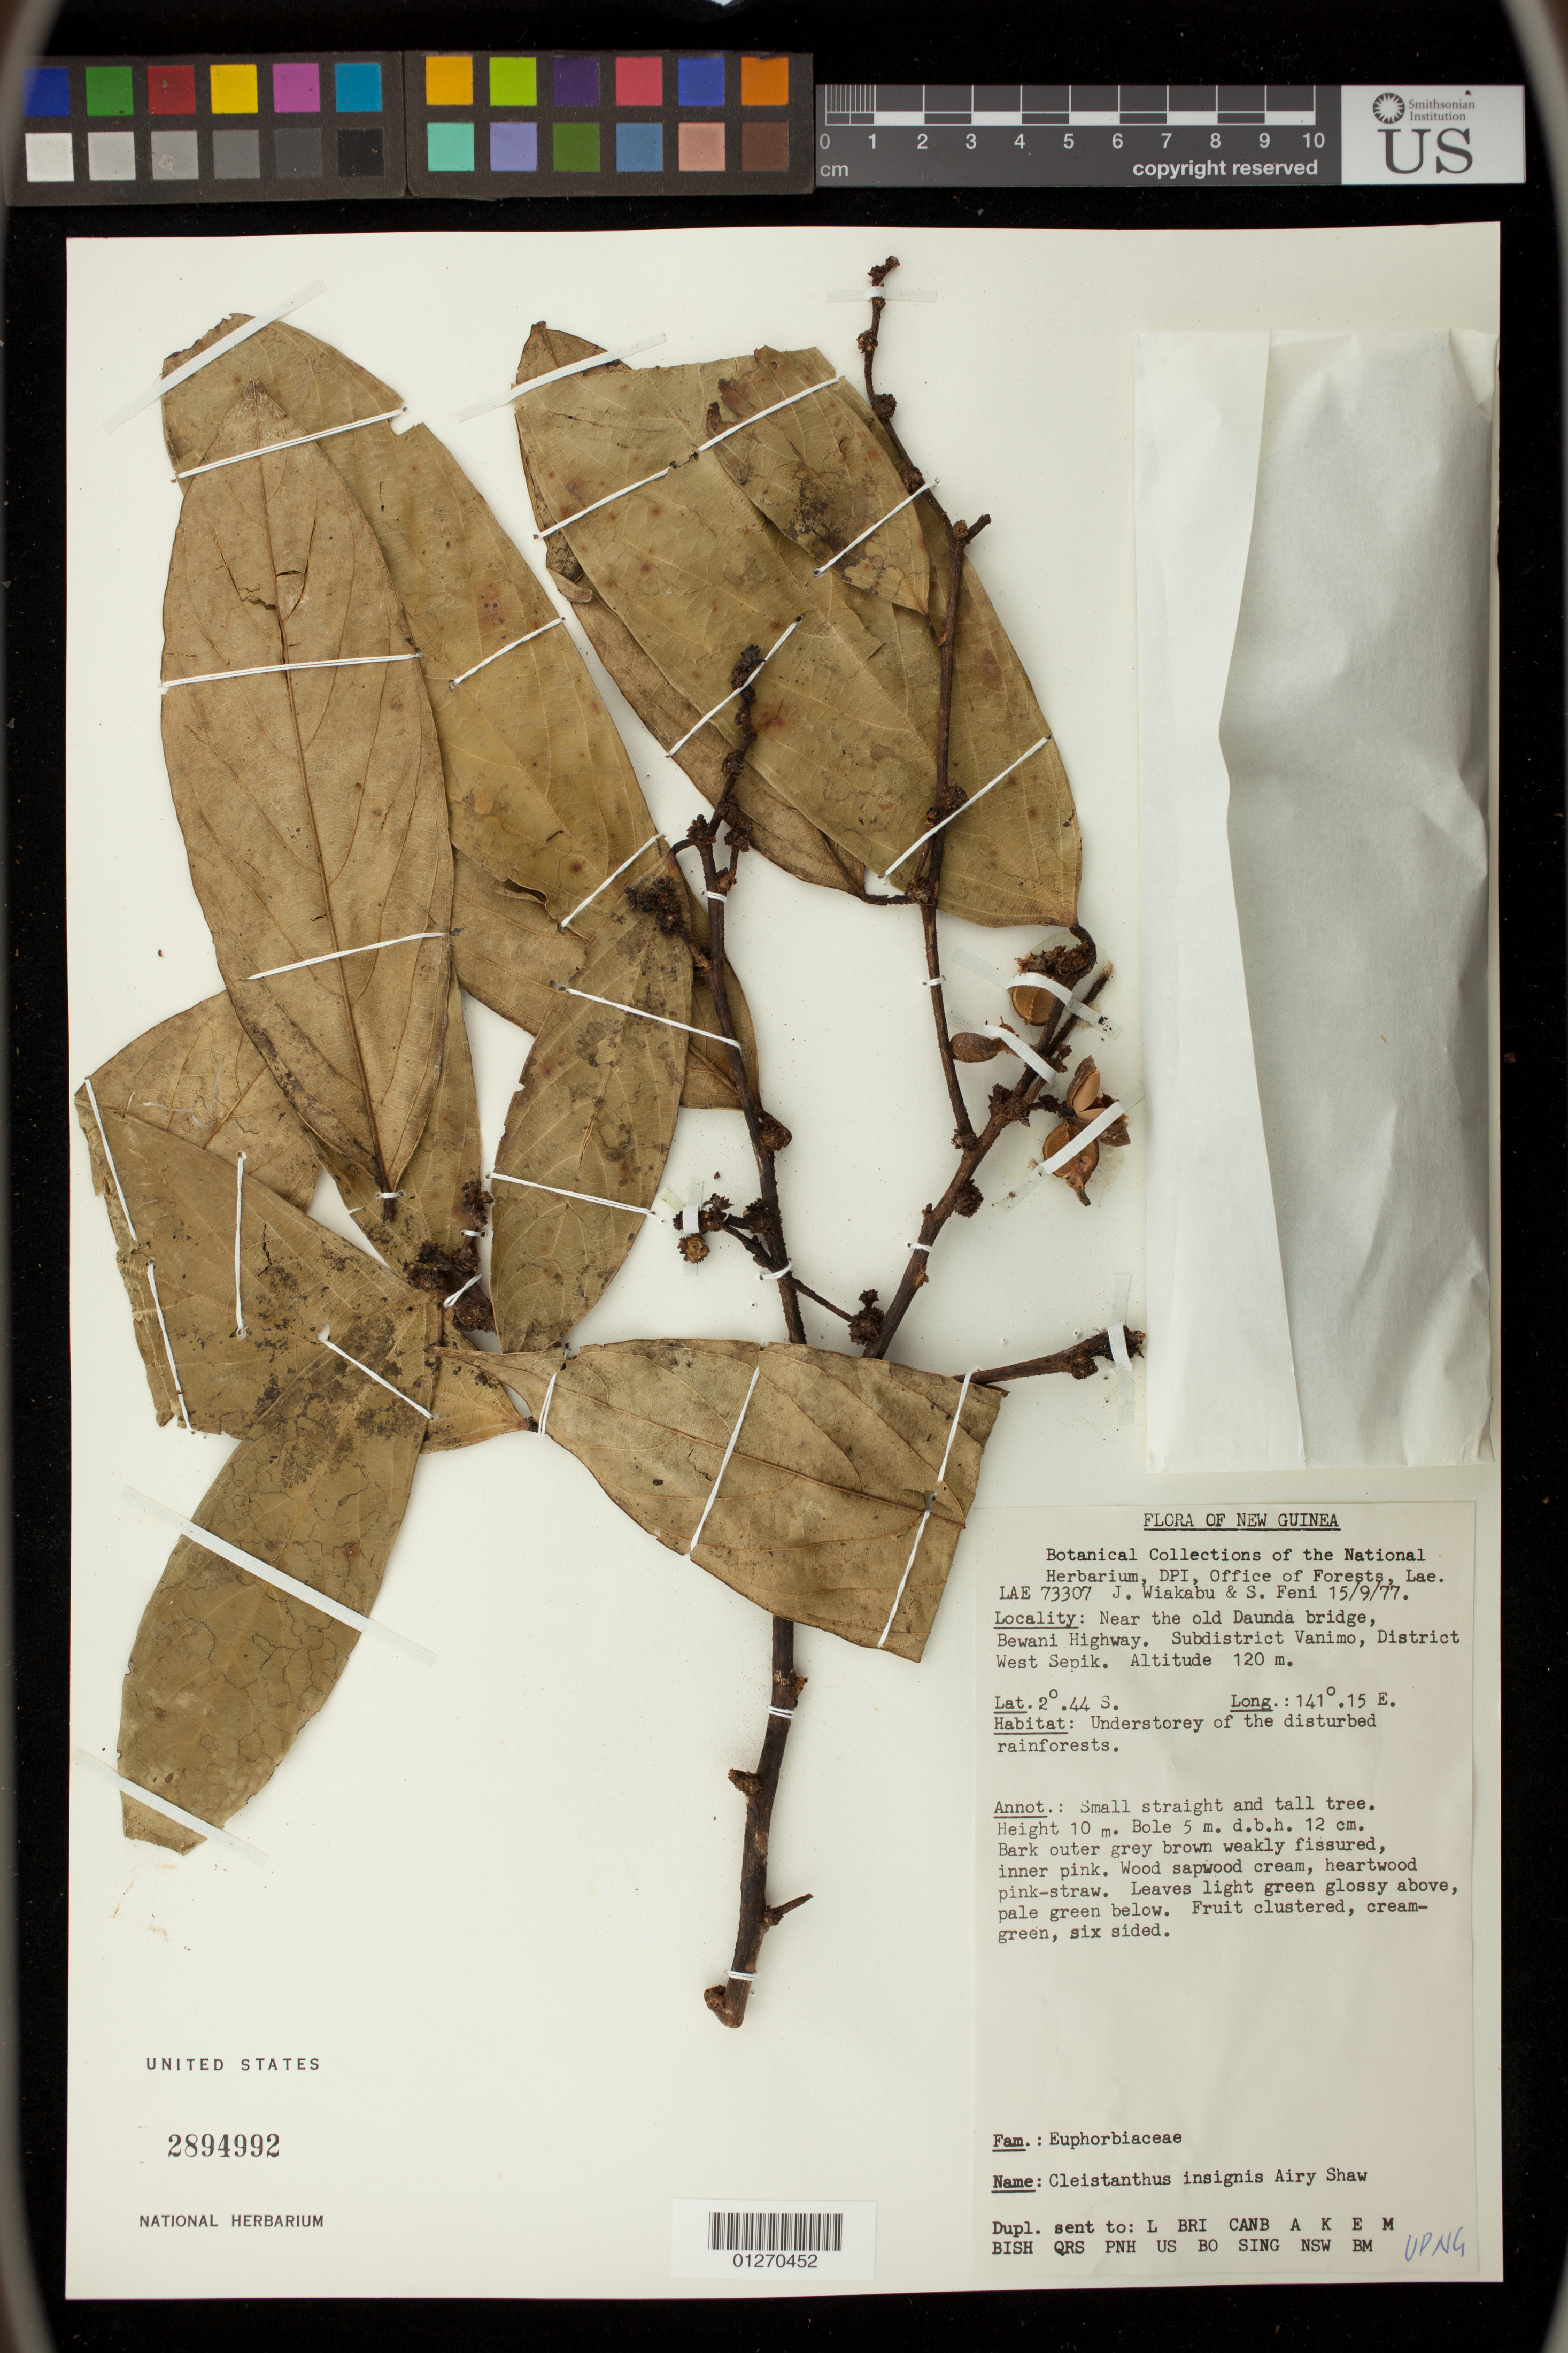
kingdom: Plantae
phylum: Tracheophyta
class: Magnoliopsida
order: Malpighiales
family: Phyllanthaceae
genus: Cleistanthus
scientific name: Cleistanthus insignis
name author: Airy Shaw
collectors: J. Wiakabu & S. Feni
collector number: LAE 73307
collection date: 1977-09-15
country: Papua New Guinea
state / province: Sandaun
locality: Near the old Daunda bridge, Bewani Highway. Subdistrict Vanimo, District West Sepik.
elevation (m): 120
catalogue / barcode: US 2894992